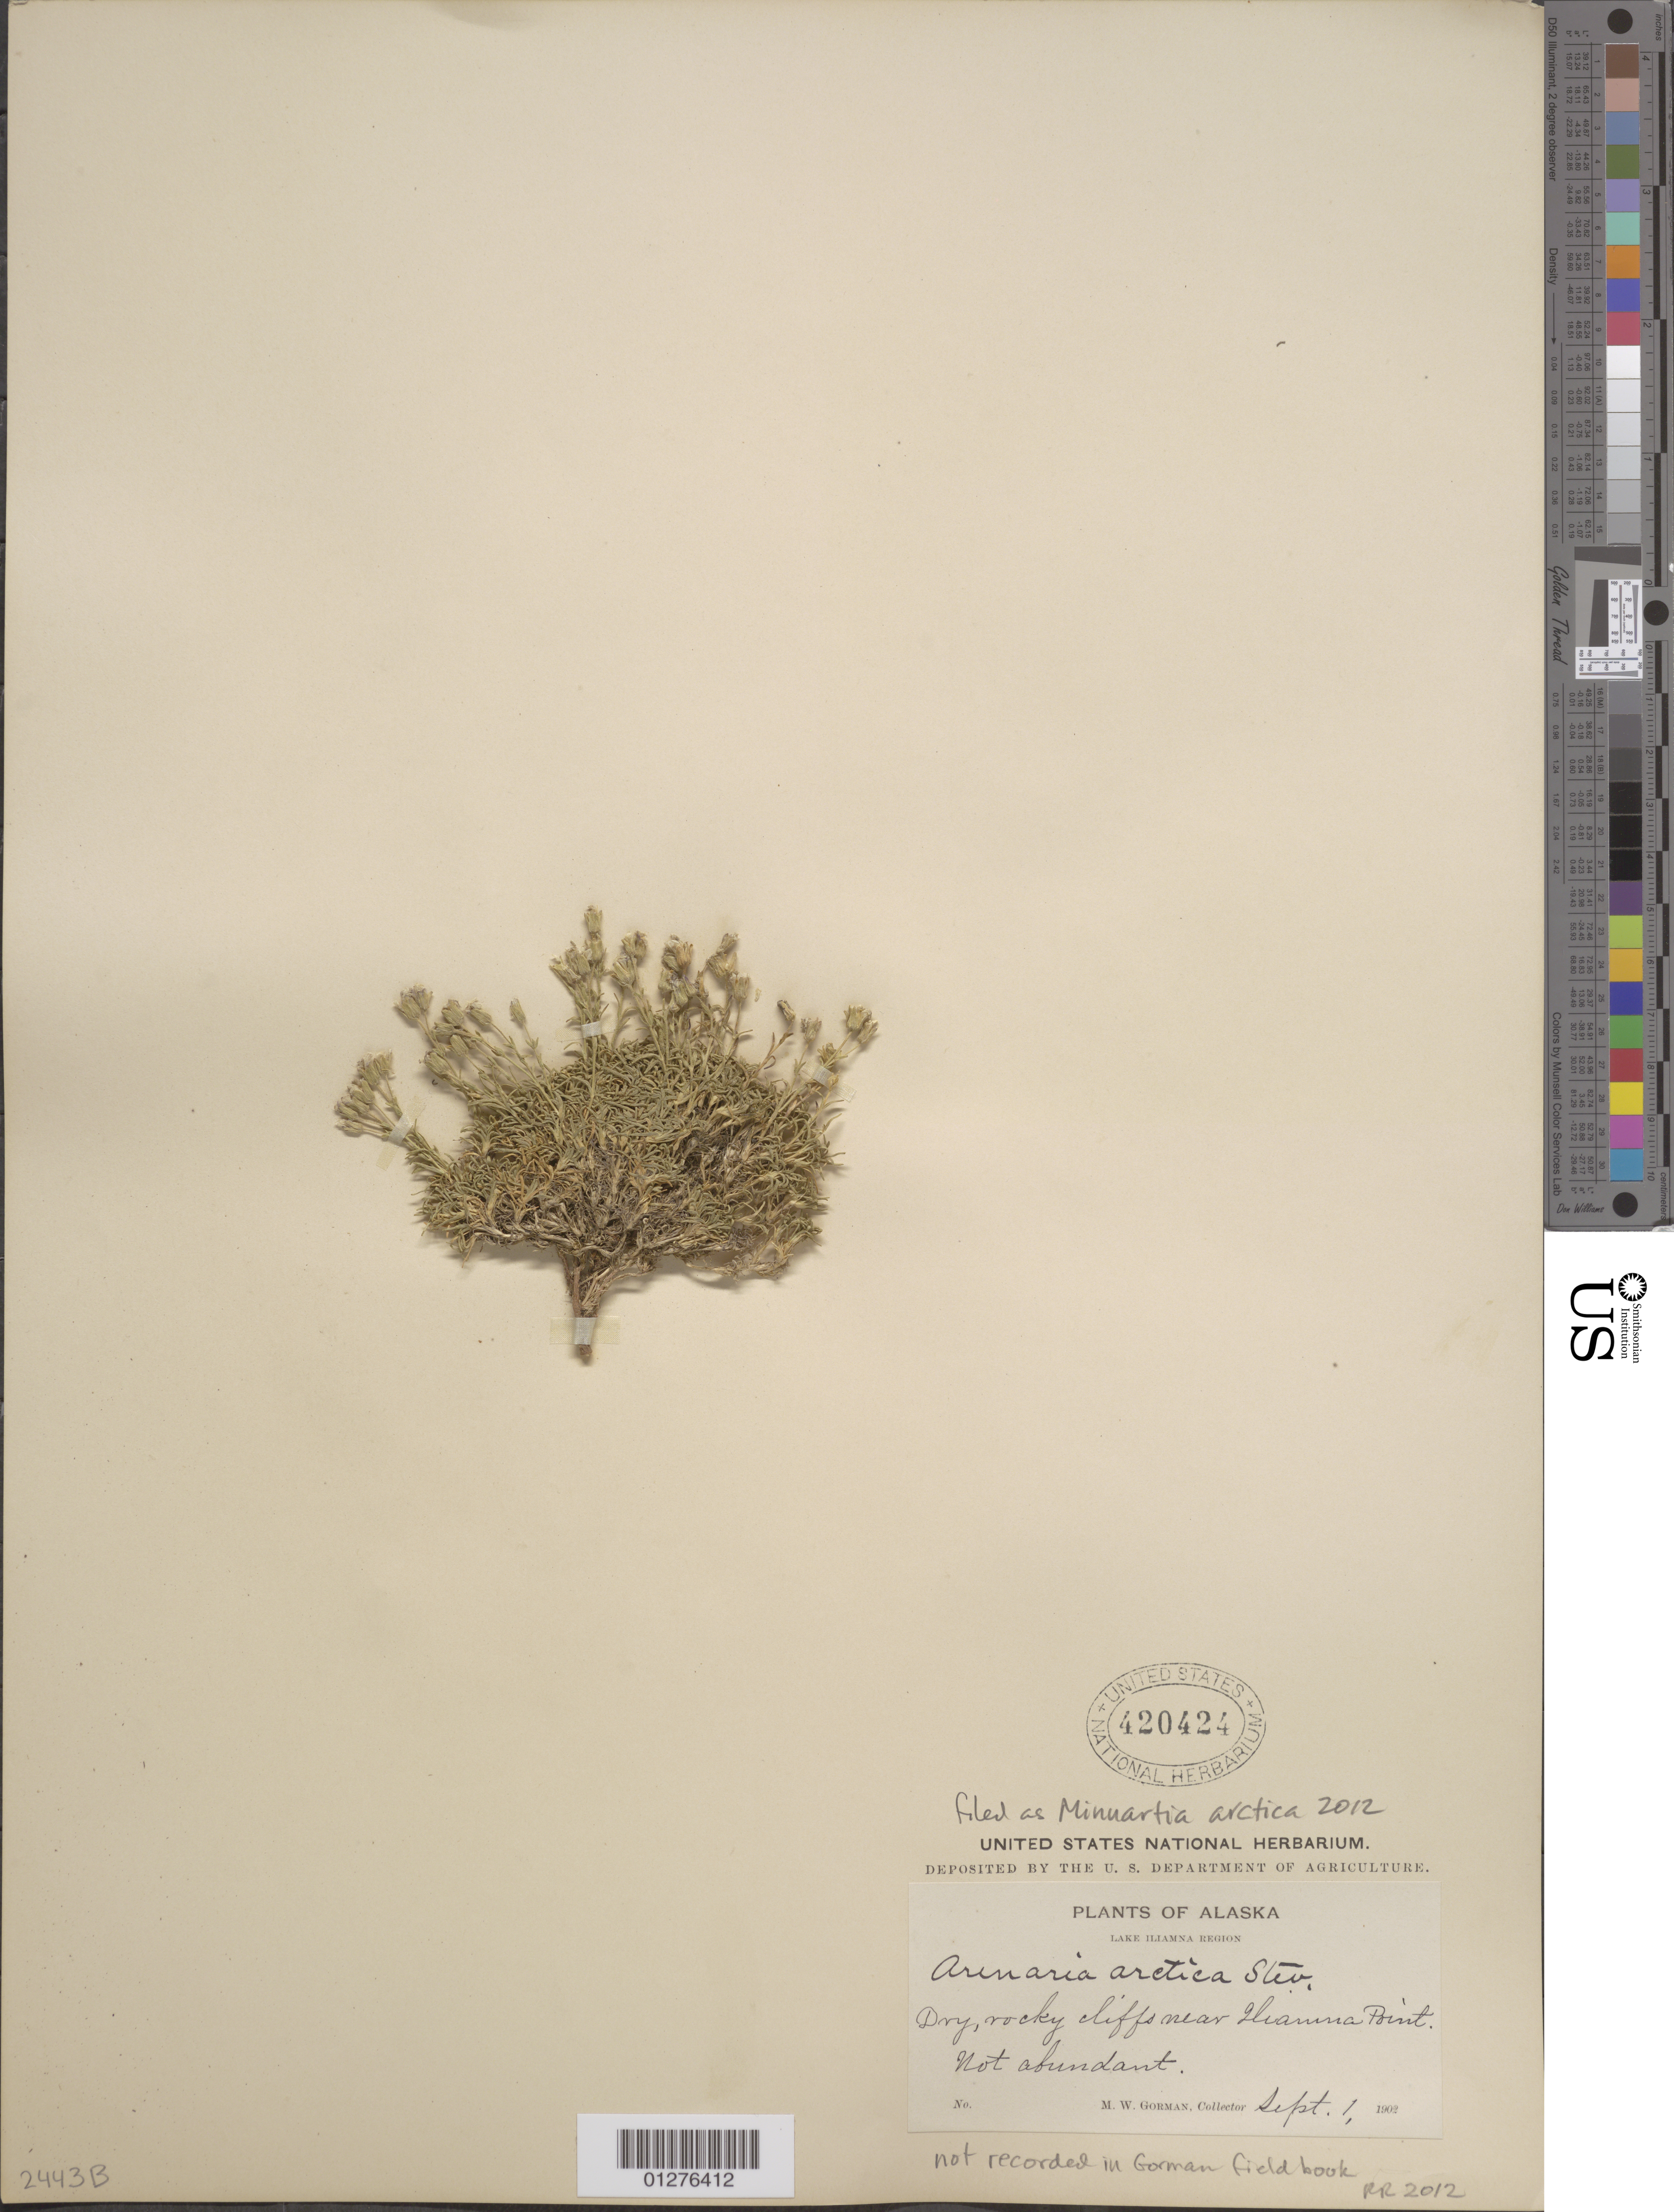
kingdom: Plantae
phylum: Tracheophyta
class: Magnoliopsida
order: Caryophyllales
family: Caryophyllaceae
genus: Cherleria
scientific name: Cherleria arctica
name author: (Steven ex Ser.) A.J. Moore & Dillenb.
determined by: Strong, M. T., (US), Smithsonian Institution - National Museum of Natural History (UNITED STATES)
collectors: M. W. Gorman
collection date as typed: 01 Sep 1902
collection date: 1902-09-01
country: United States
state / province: Alaska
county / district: Lake And Peninsula Borough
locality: Near Iliamna Point.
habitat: Dry, rocky cliffs.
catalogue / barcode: US 420424